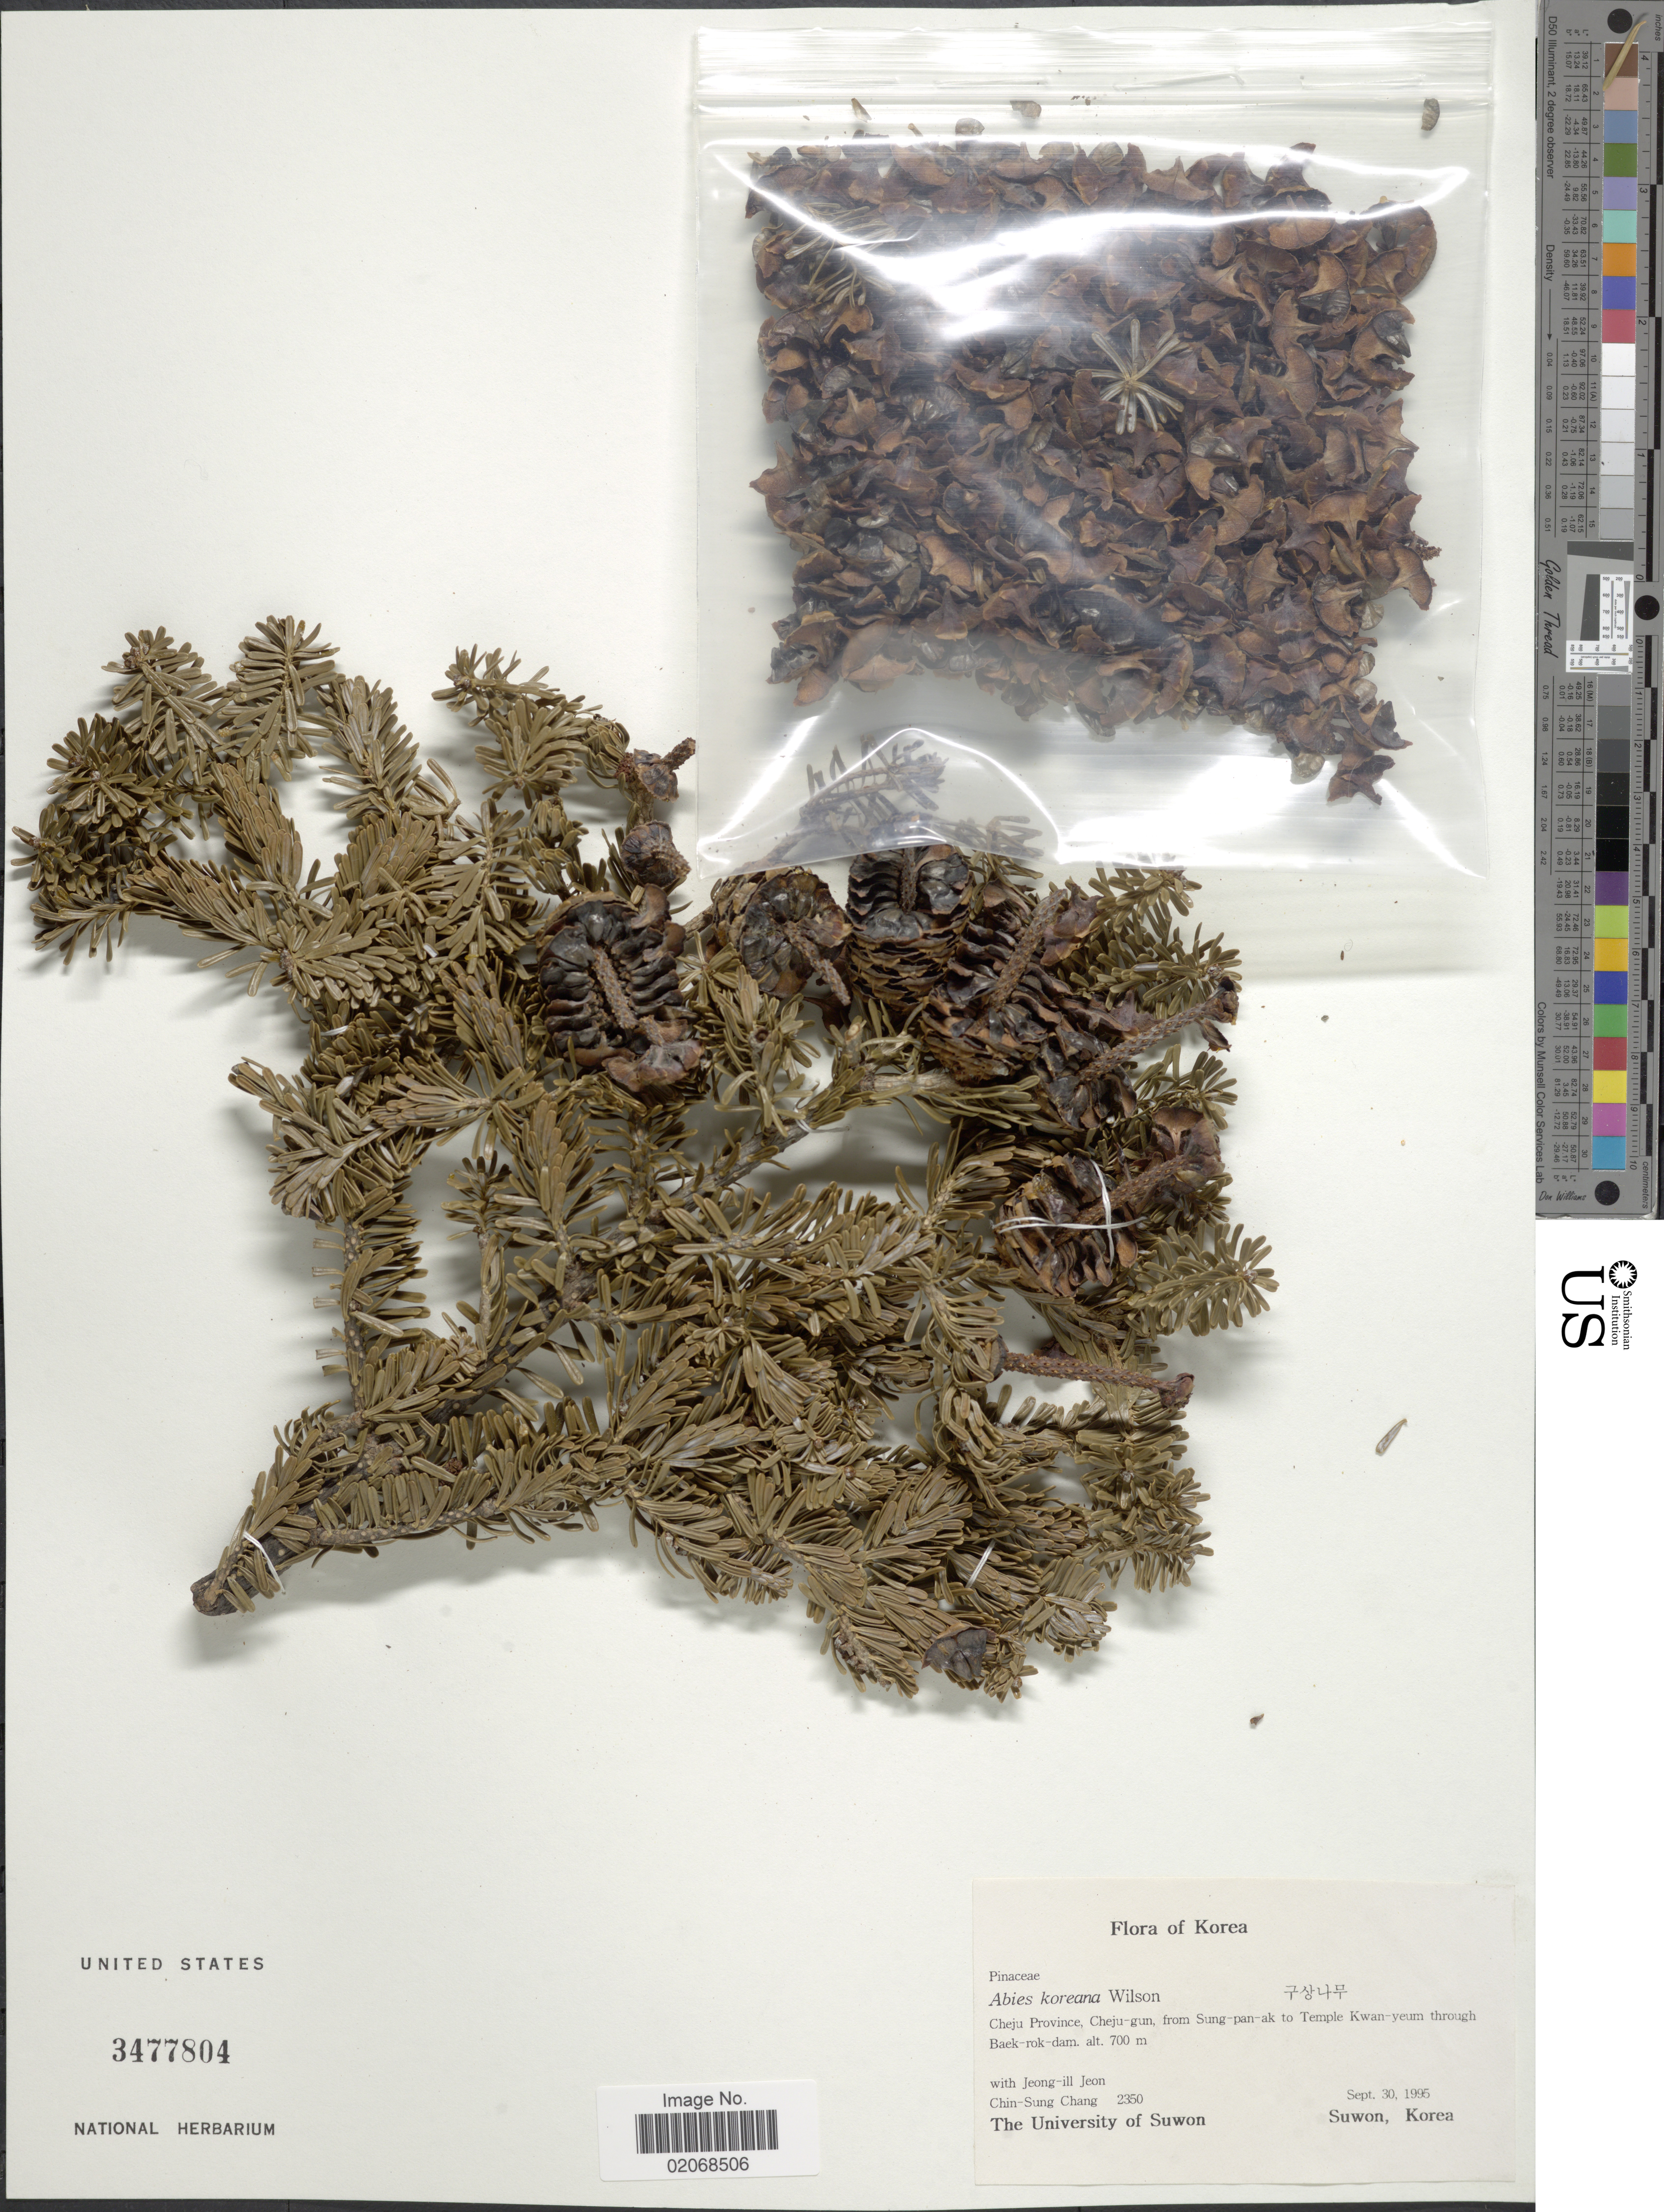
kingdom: Plantae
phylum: Tracheophyta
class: Pinopsida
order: Pinales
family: Pinaceae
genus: Abies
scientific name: Abies koreana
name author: E.H. Wilson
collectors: C. S. Chang & J. Jeon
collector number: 2350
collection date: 1995-09-30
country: South Korea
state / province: Jeju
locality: Cheju Province, Cheju-gun, from Sung-pan-ak to Temple Kwan-yeum through Baek-rok-dam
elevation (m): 700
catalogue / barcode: US 3477804